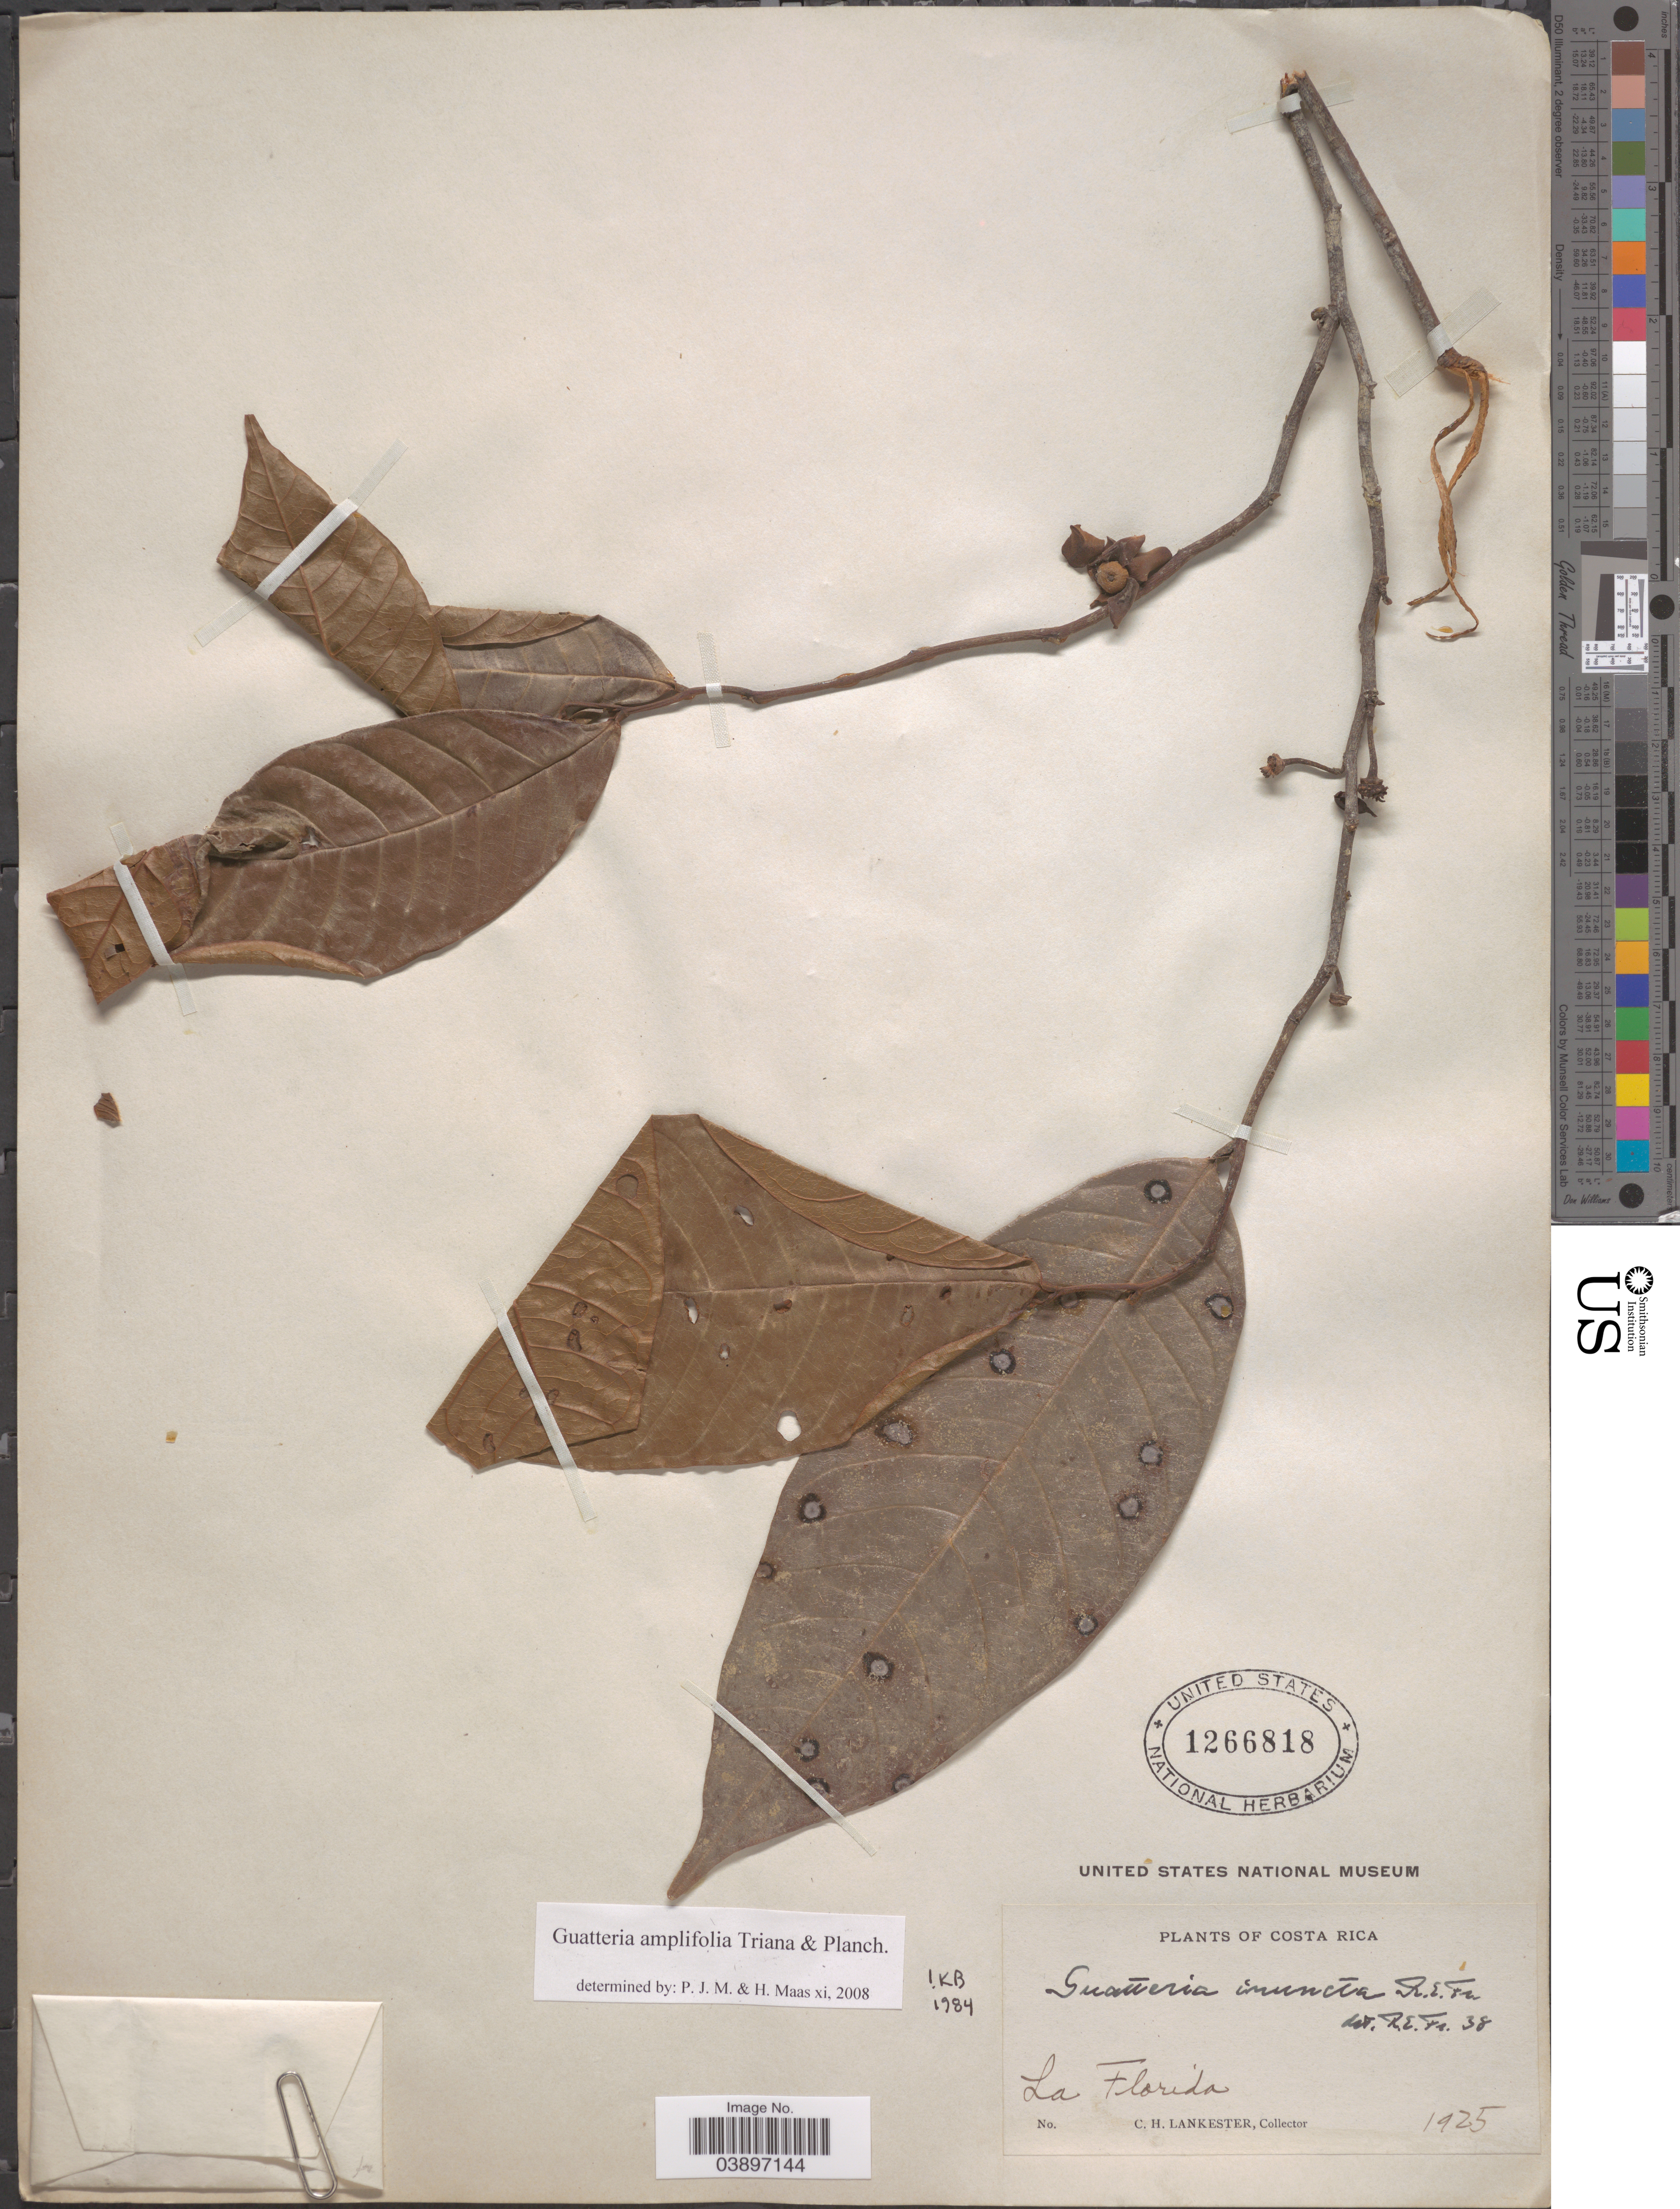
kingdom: Plantae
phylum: Tracheophyta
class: Magnoliopsida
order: Magnoliales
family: Annonaceae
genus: Guatteria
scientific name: Guatteria amplifolia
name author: Triana & Planch.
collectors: C. H. Lankester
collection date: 1925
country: Costa Rica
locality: La Florida.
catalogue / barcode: US 1266818